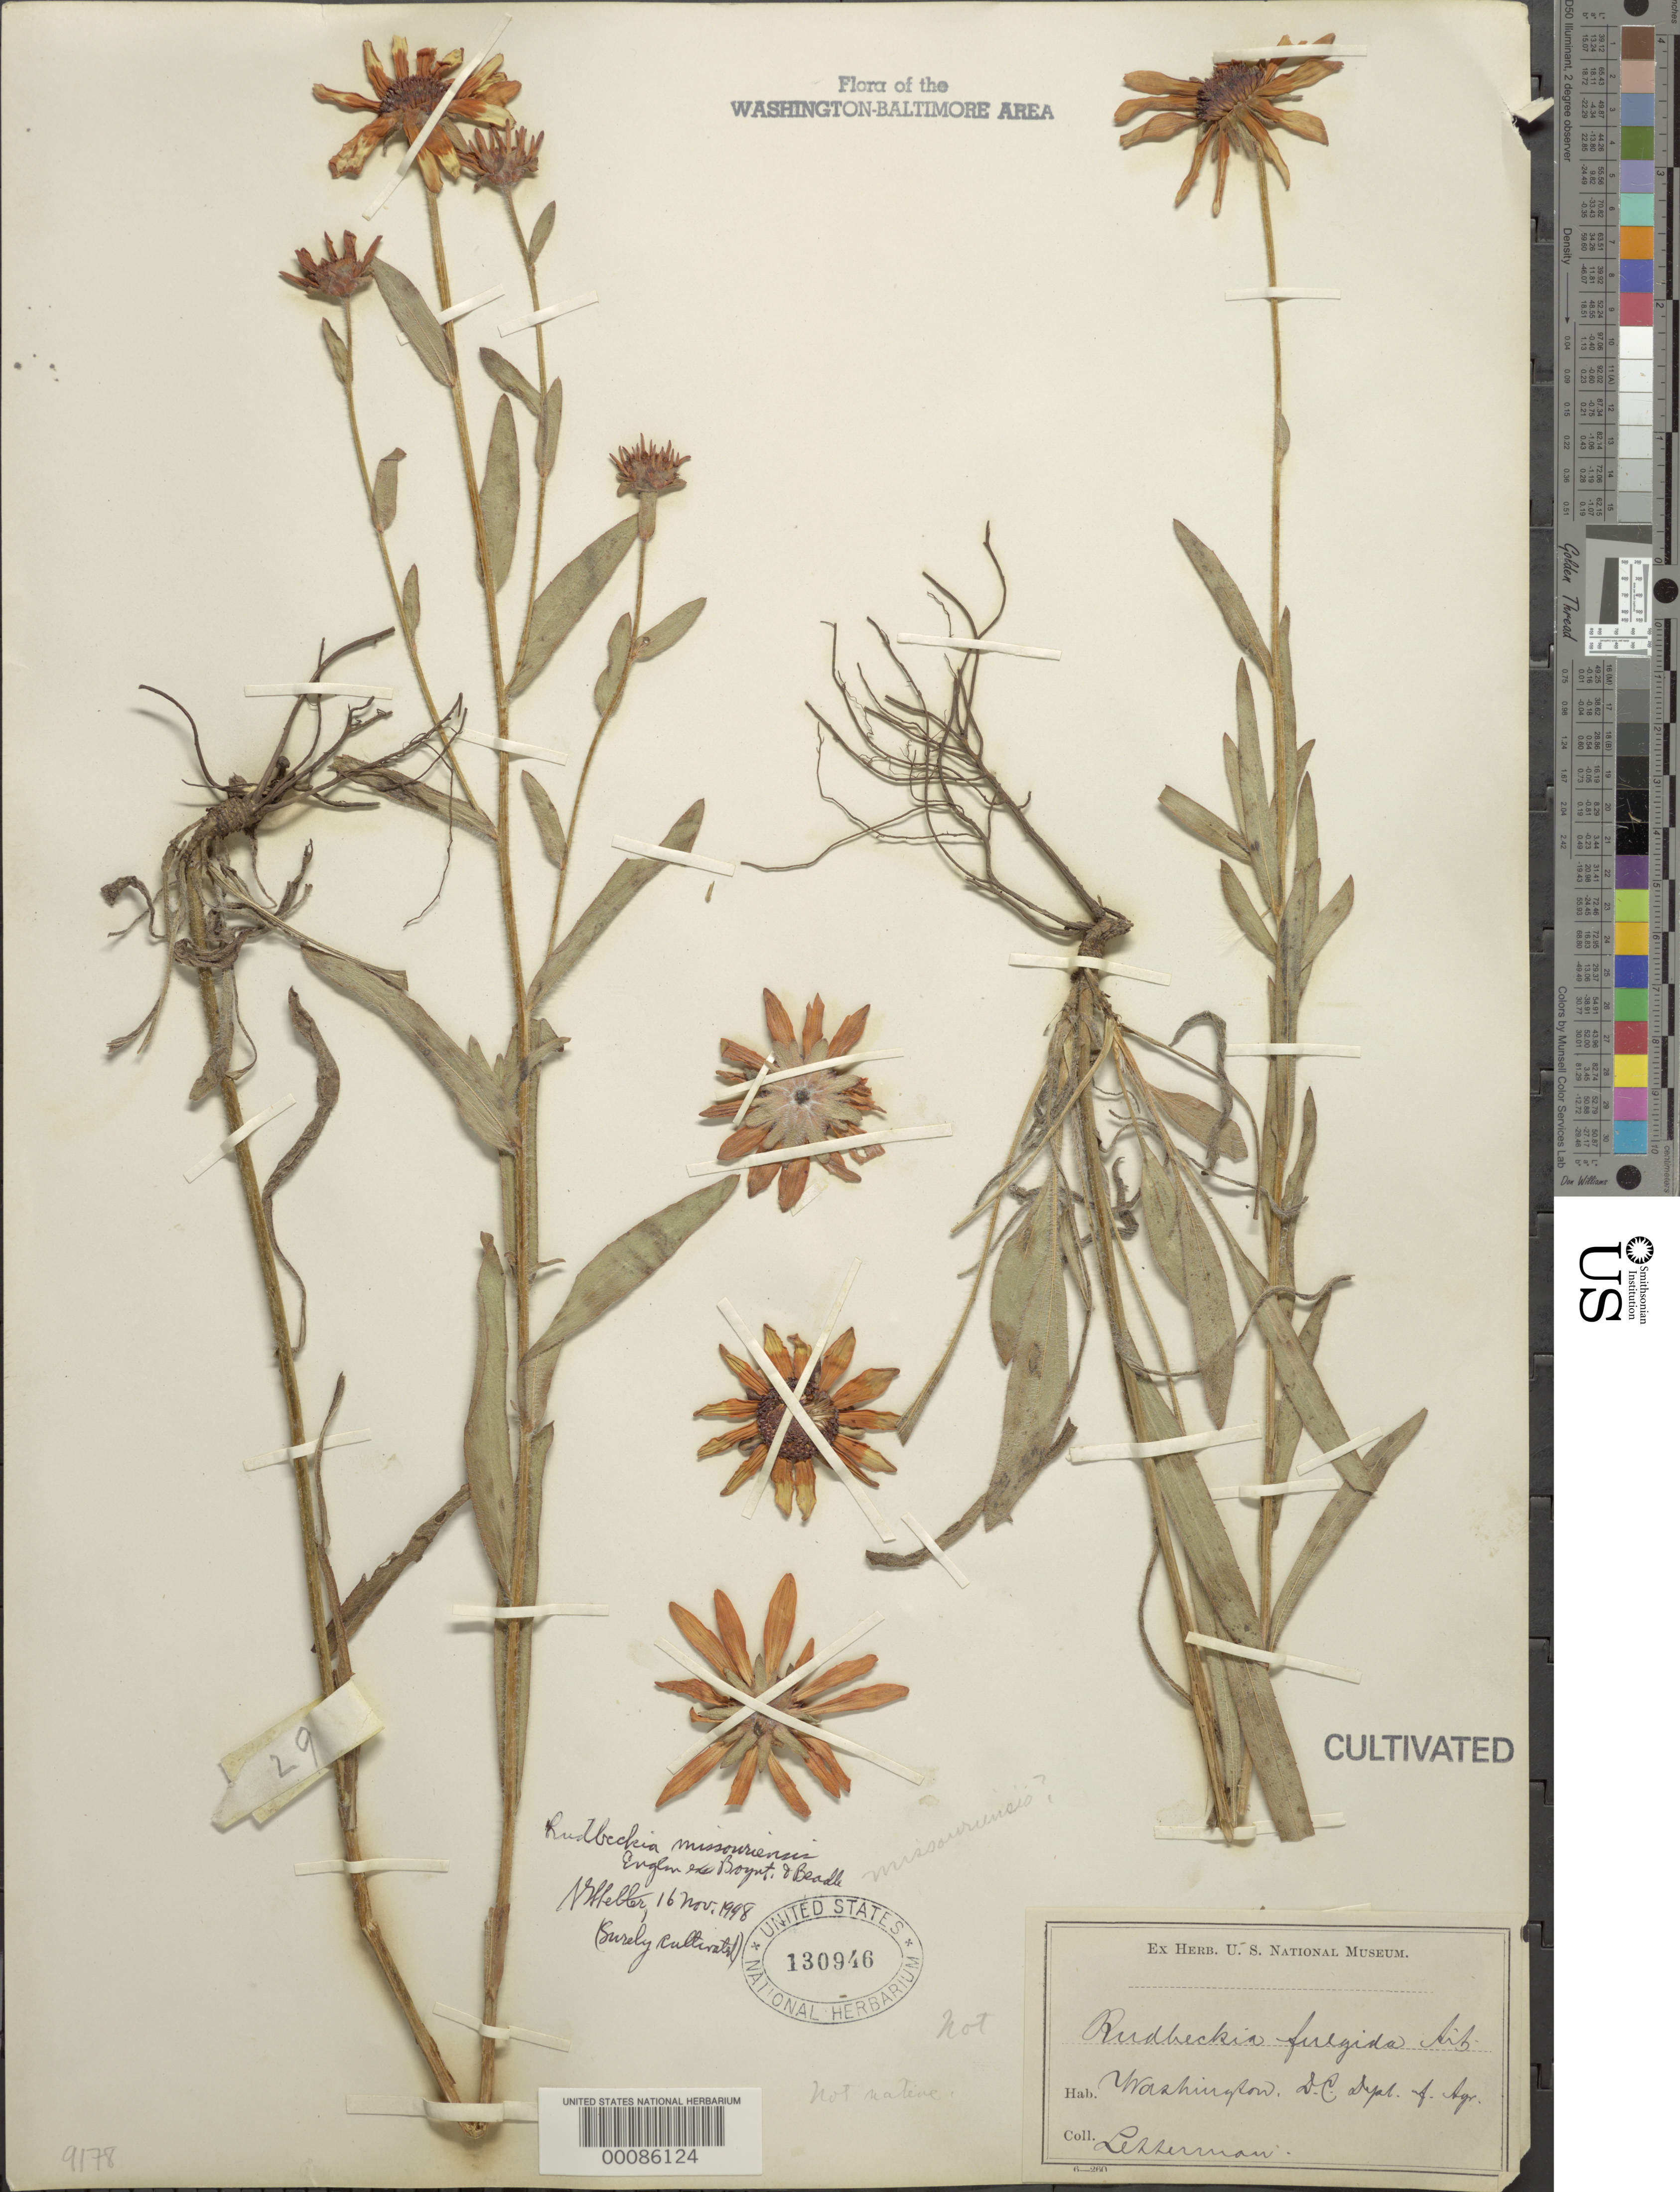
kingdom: Plantae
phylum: Tracheophyta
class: Magnoliopsida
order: Asterales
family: Asteraceae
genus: Rudbeckia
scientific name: Rudbeckia missouriensis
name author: Engelm. ex C.L. Boynton & Beadle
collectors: Letterman, --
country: United States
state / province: District of Columbia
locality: US Dept. of Agriculture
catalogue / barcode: US 130946